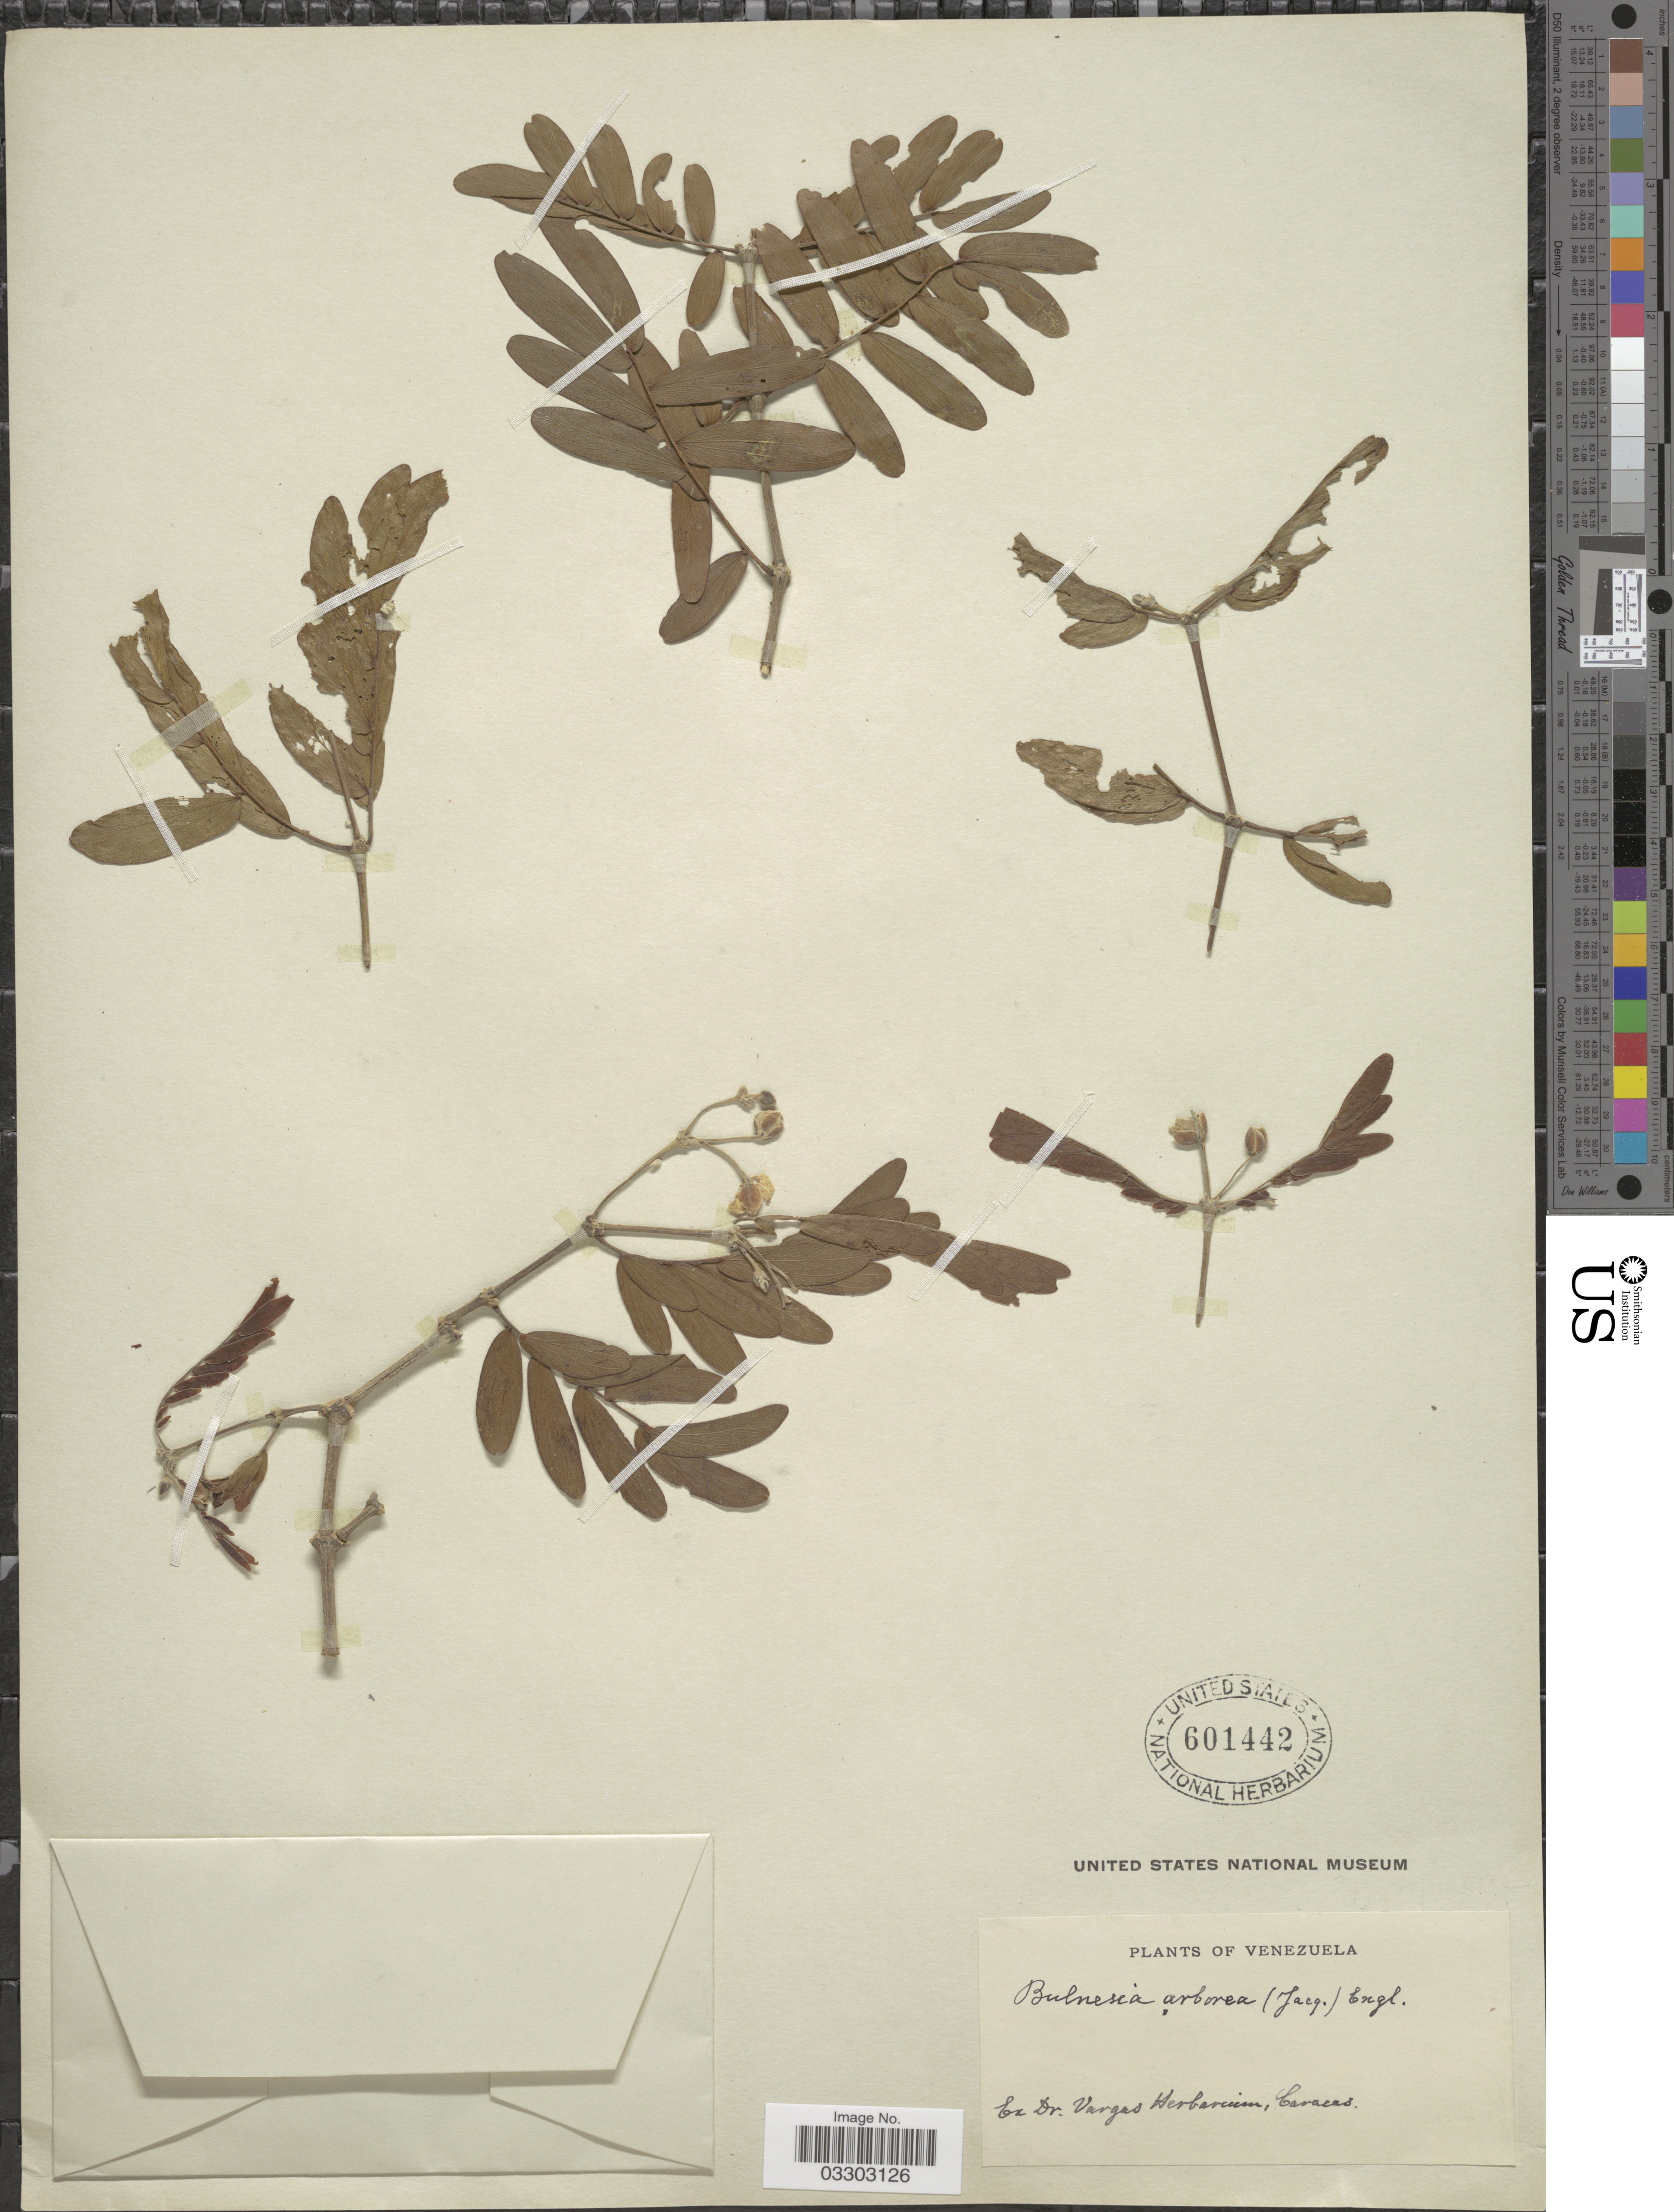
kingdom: Plantae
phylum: Tracheophyta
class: Magnoliopsida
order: Zygophyllales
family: Zygophyllaceae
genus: Gonopterodendron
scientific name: Gonopterodendron arboreum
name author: (Jacq.) Godoy-Bürki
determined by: U.S. National Herbarium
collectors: ex herb. Vargas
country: Venezuela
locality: Caracas.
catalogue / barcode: US 601442